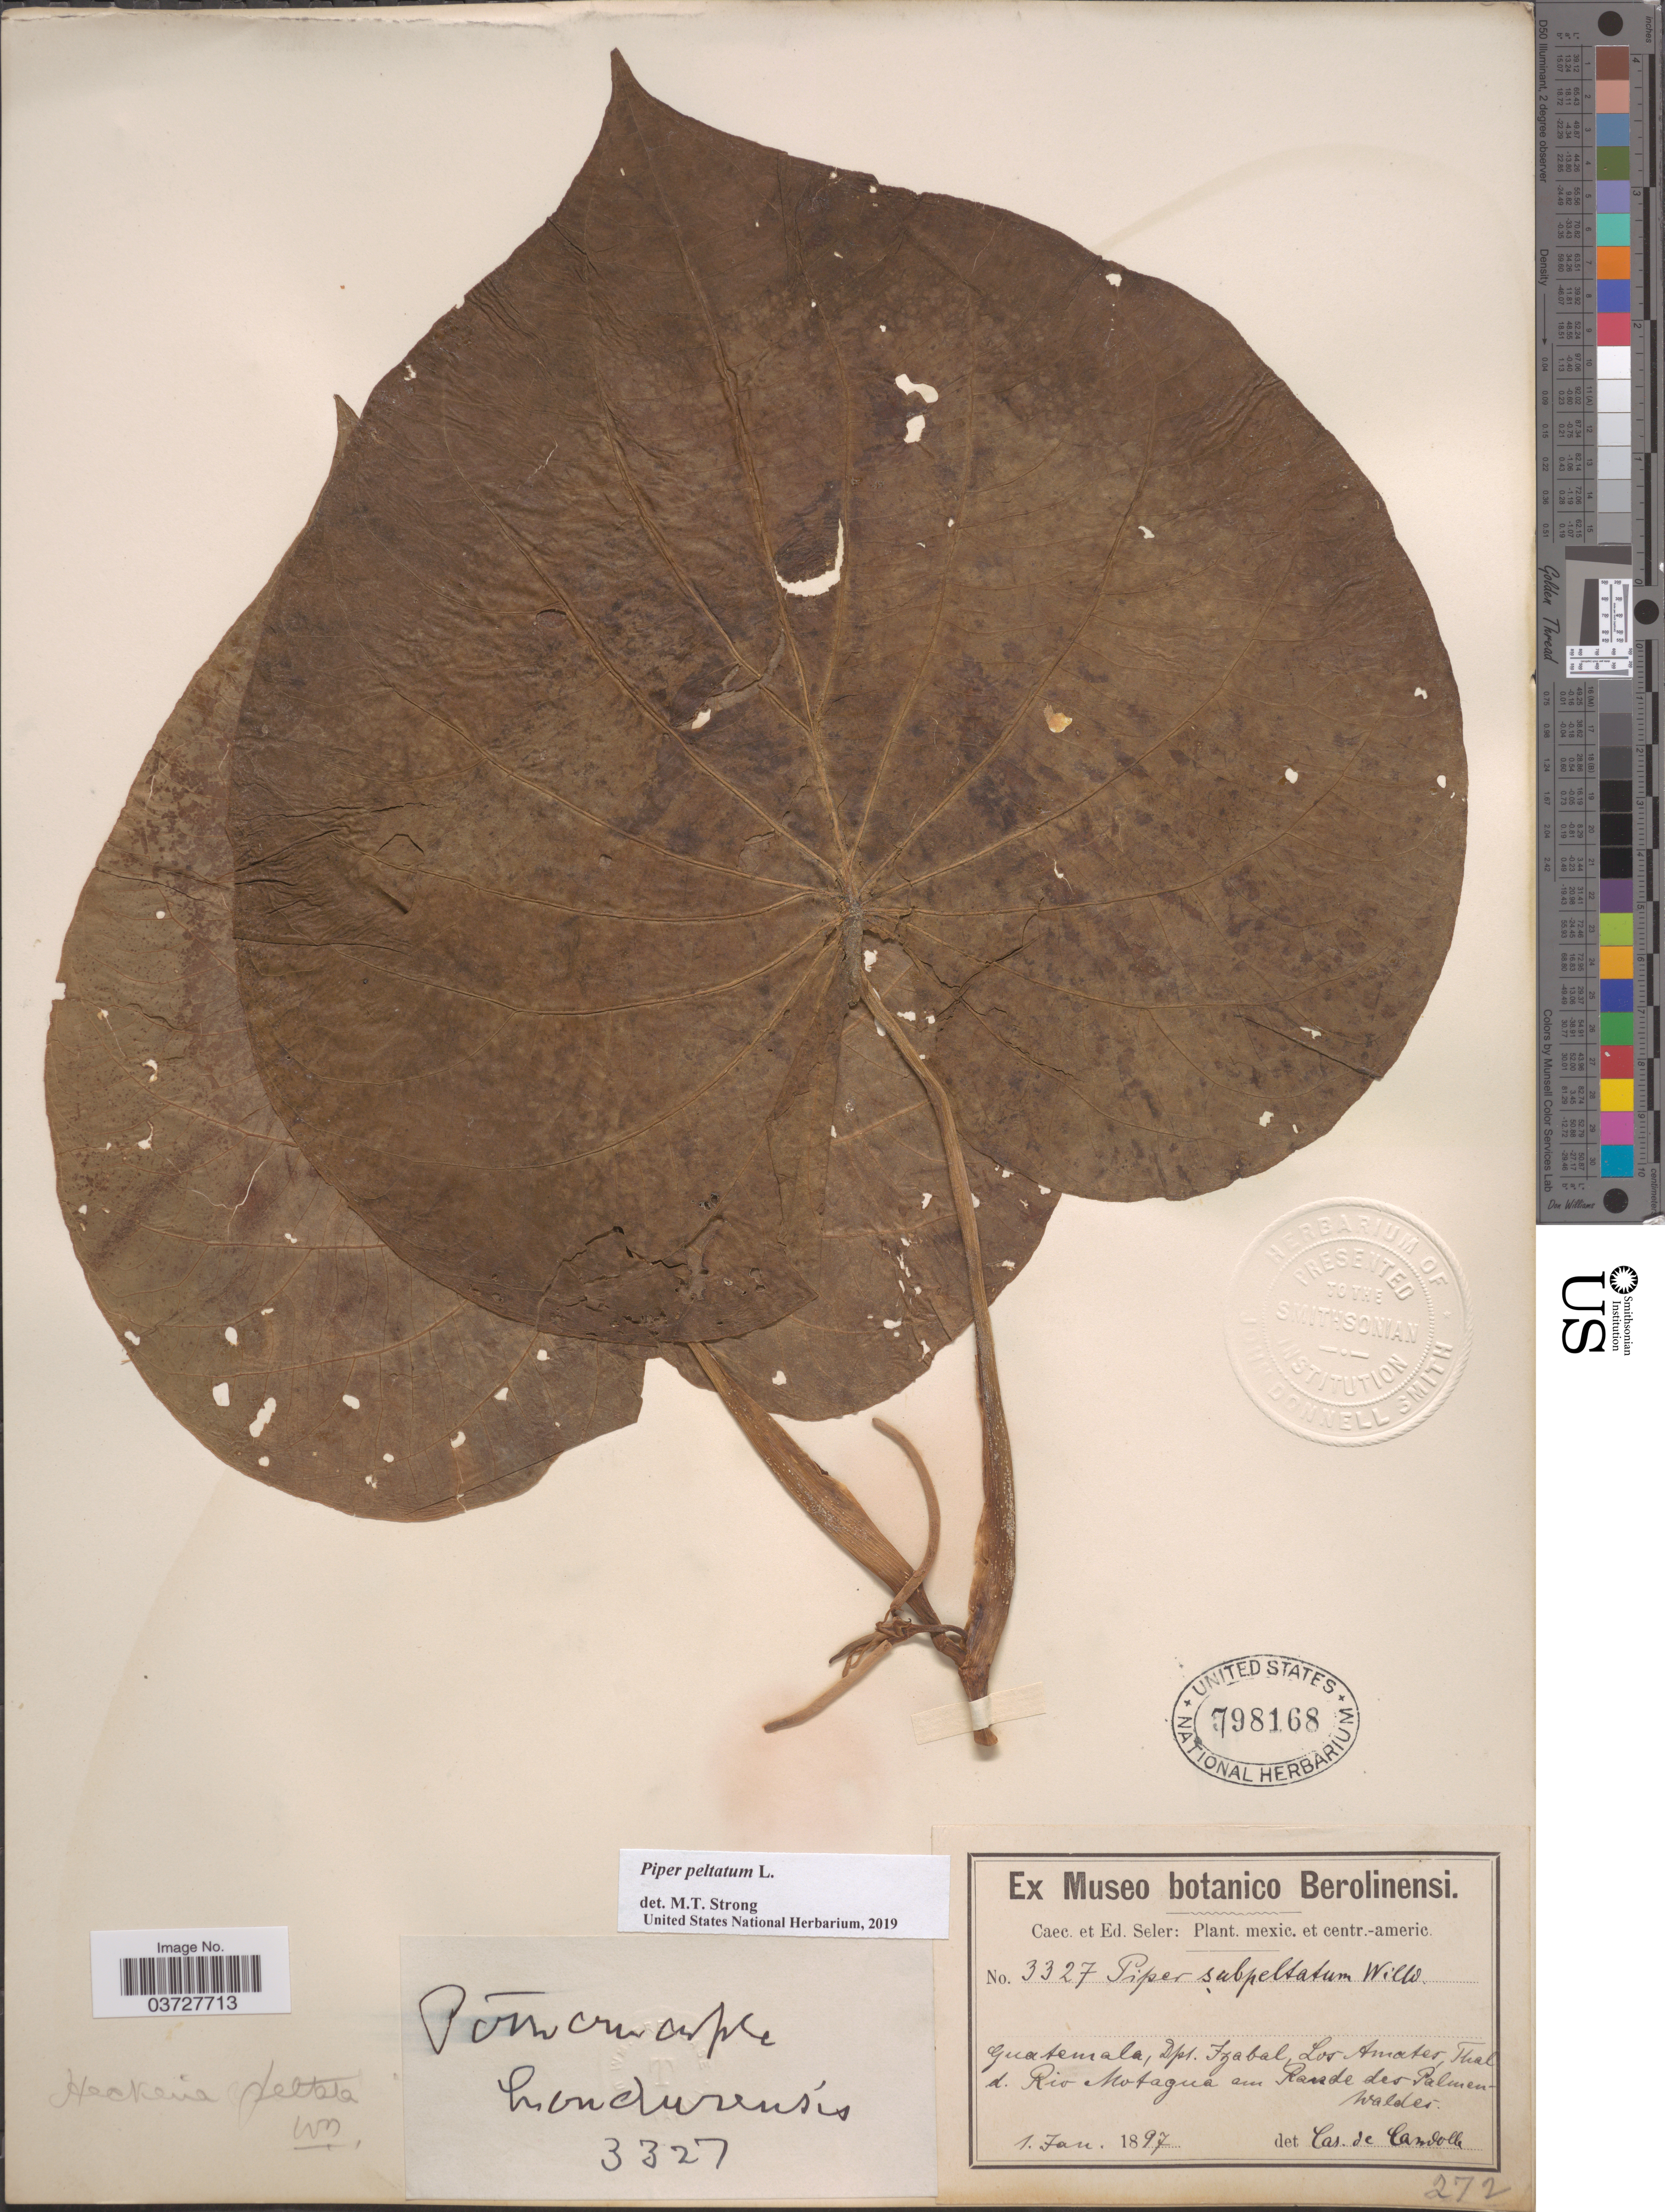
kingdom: Plantae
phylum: Tracheophyta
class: Magnoliopsida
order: Piperales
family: Piperaceae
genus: Piper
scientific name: Piper peltatum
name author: L.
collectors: ex Caec. et Ed Seler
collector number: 3327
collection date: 1897-01-01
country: Guatemala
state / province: Izabal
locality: Dpt. Izabal, Los Amates, Thal d. Rio Motagua am Rande des Palmen-Waldes.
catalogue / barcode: US 798168